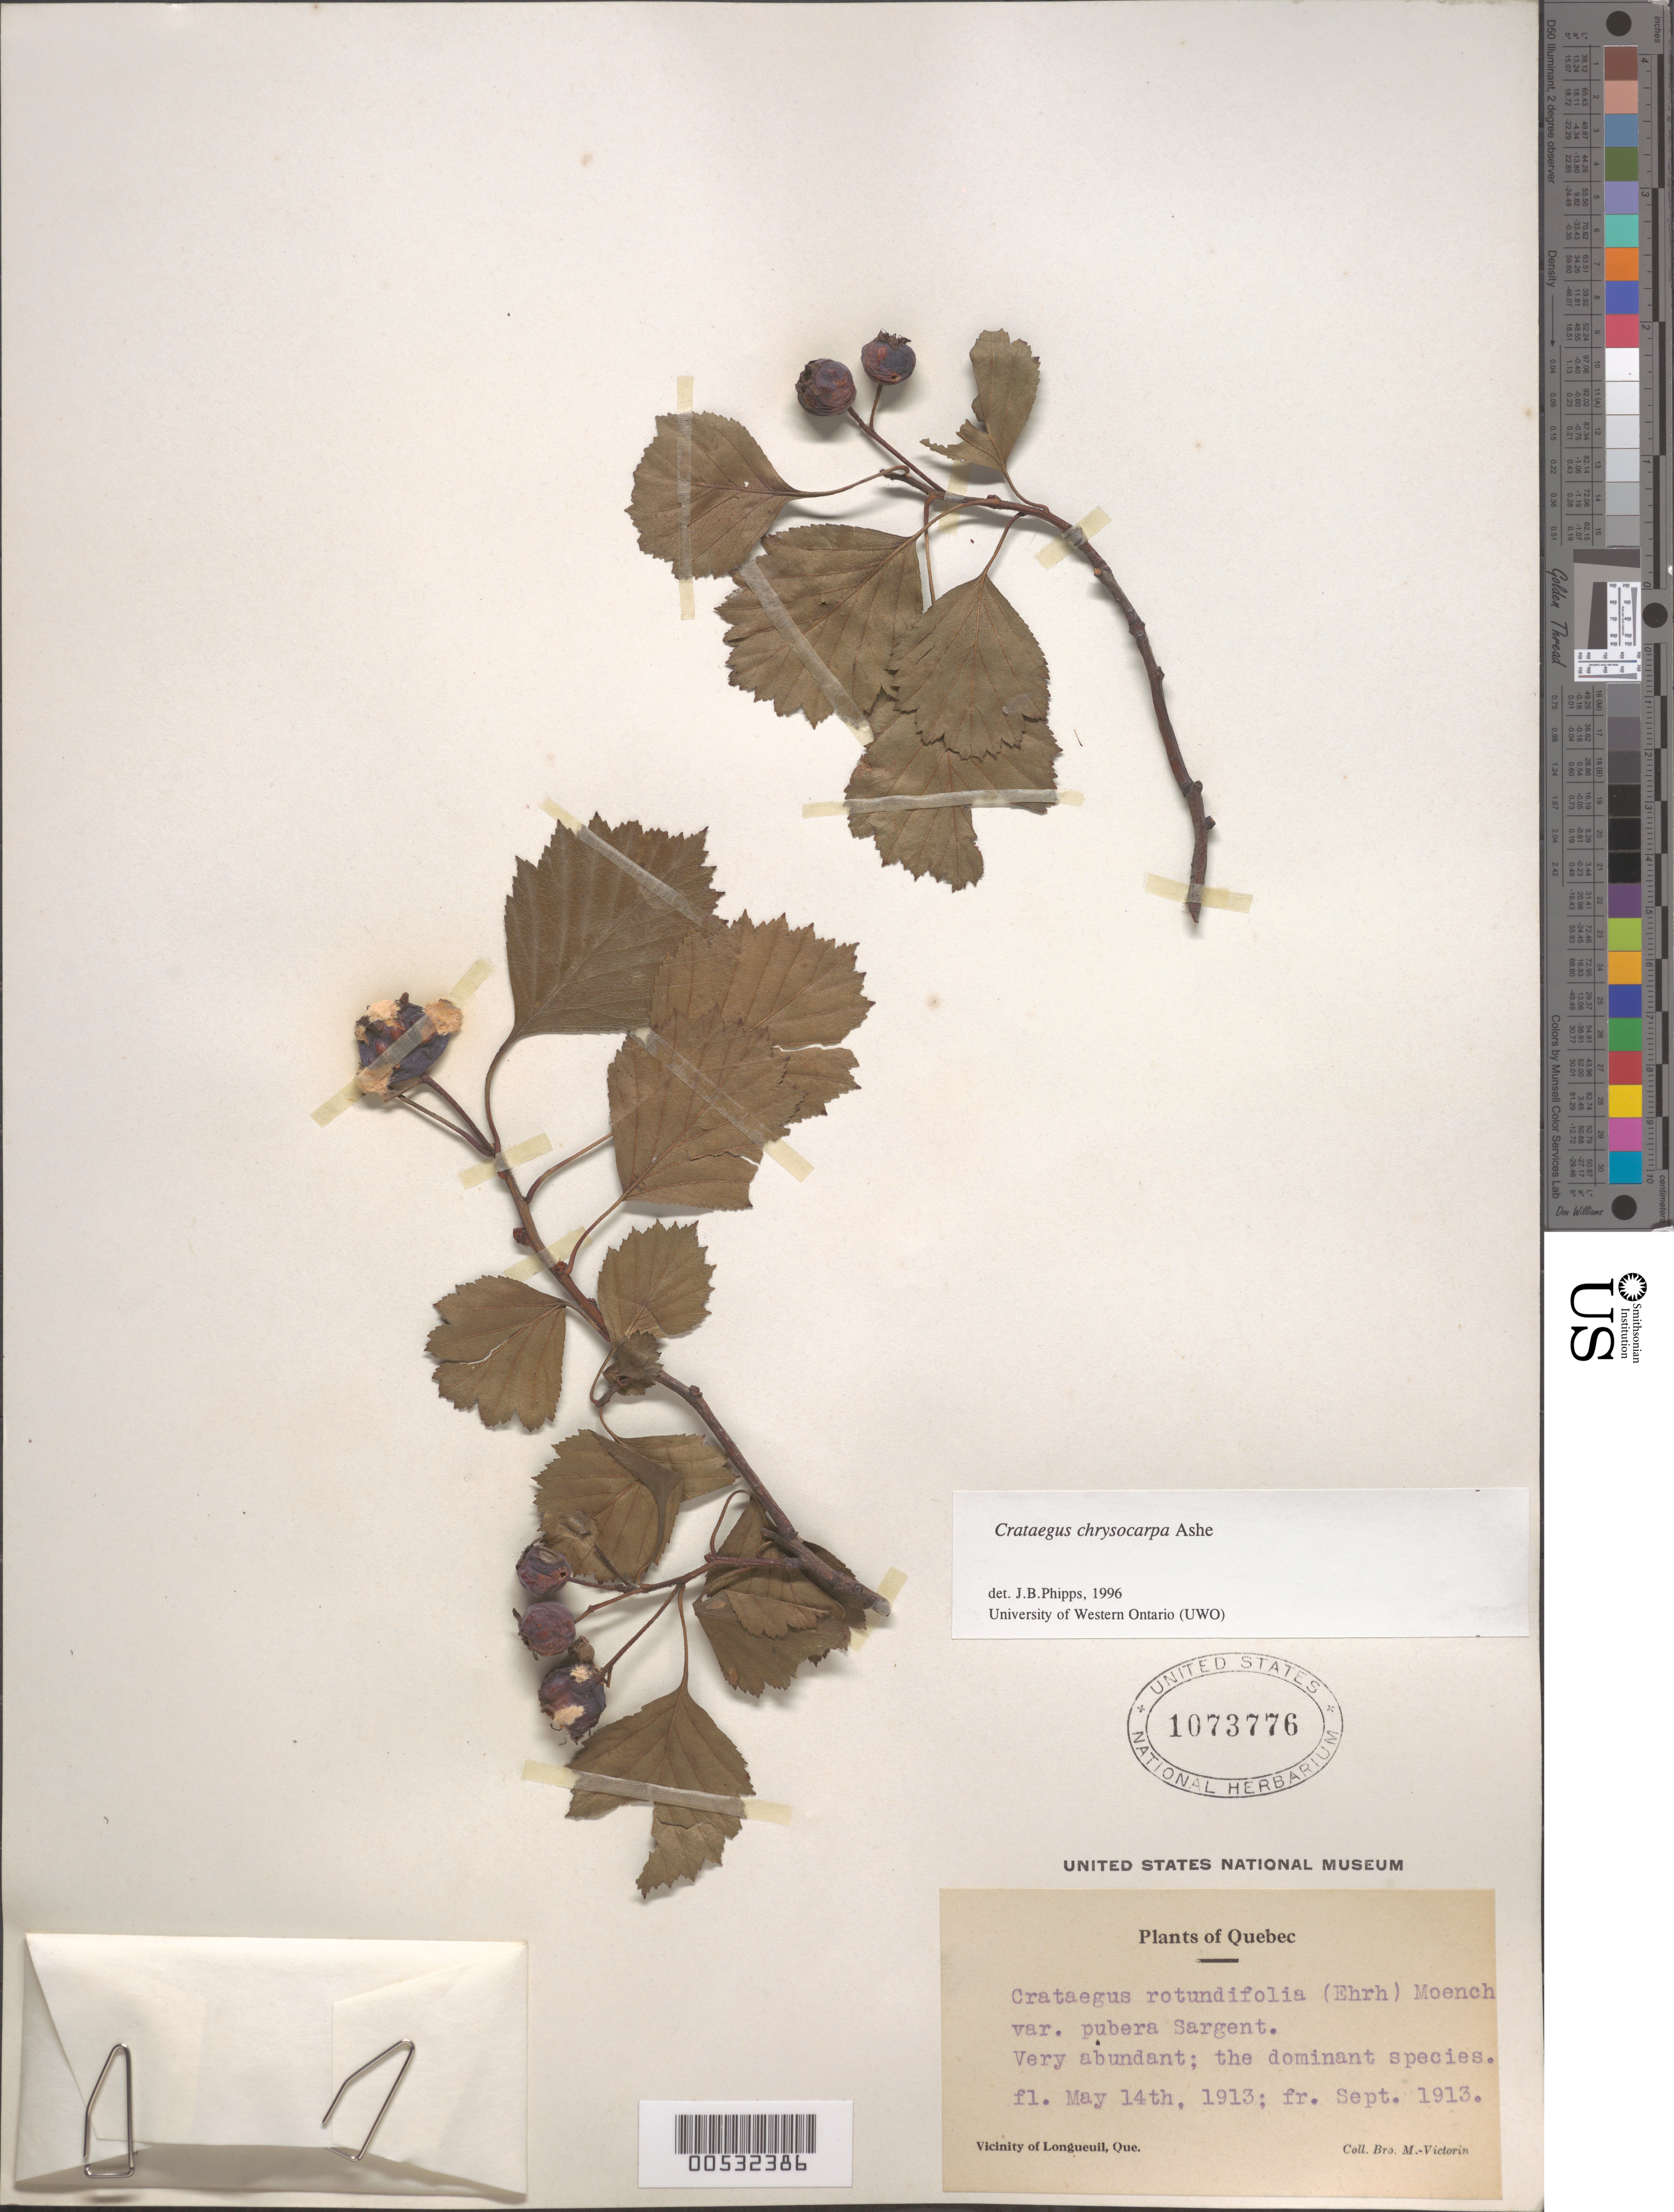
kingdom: Plantae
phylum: Tracheophyta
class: Magnoliopsida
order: Rosales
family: Rosaceae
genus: Crataegus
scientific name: Crataegus chrysocarpa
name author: Ashe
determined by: Phipps, James B., (UWO), University of Western Ontario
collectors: Fr. Marie-Victorin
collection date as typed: Sep 1913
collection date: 1913-09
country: Canada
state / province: Quebec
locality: Vicinity of Longueuil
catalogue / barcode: US 1073776